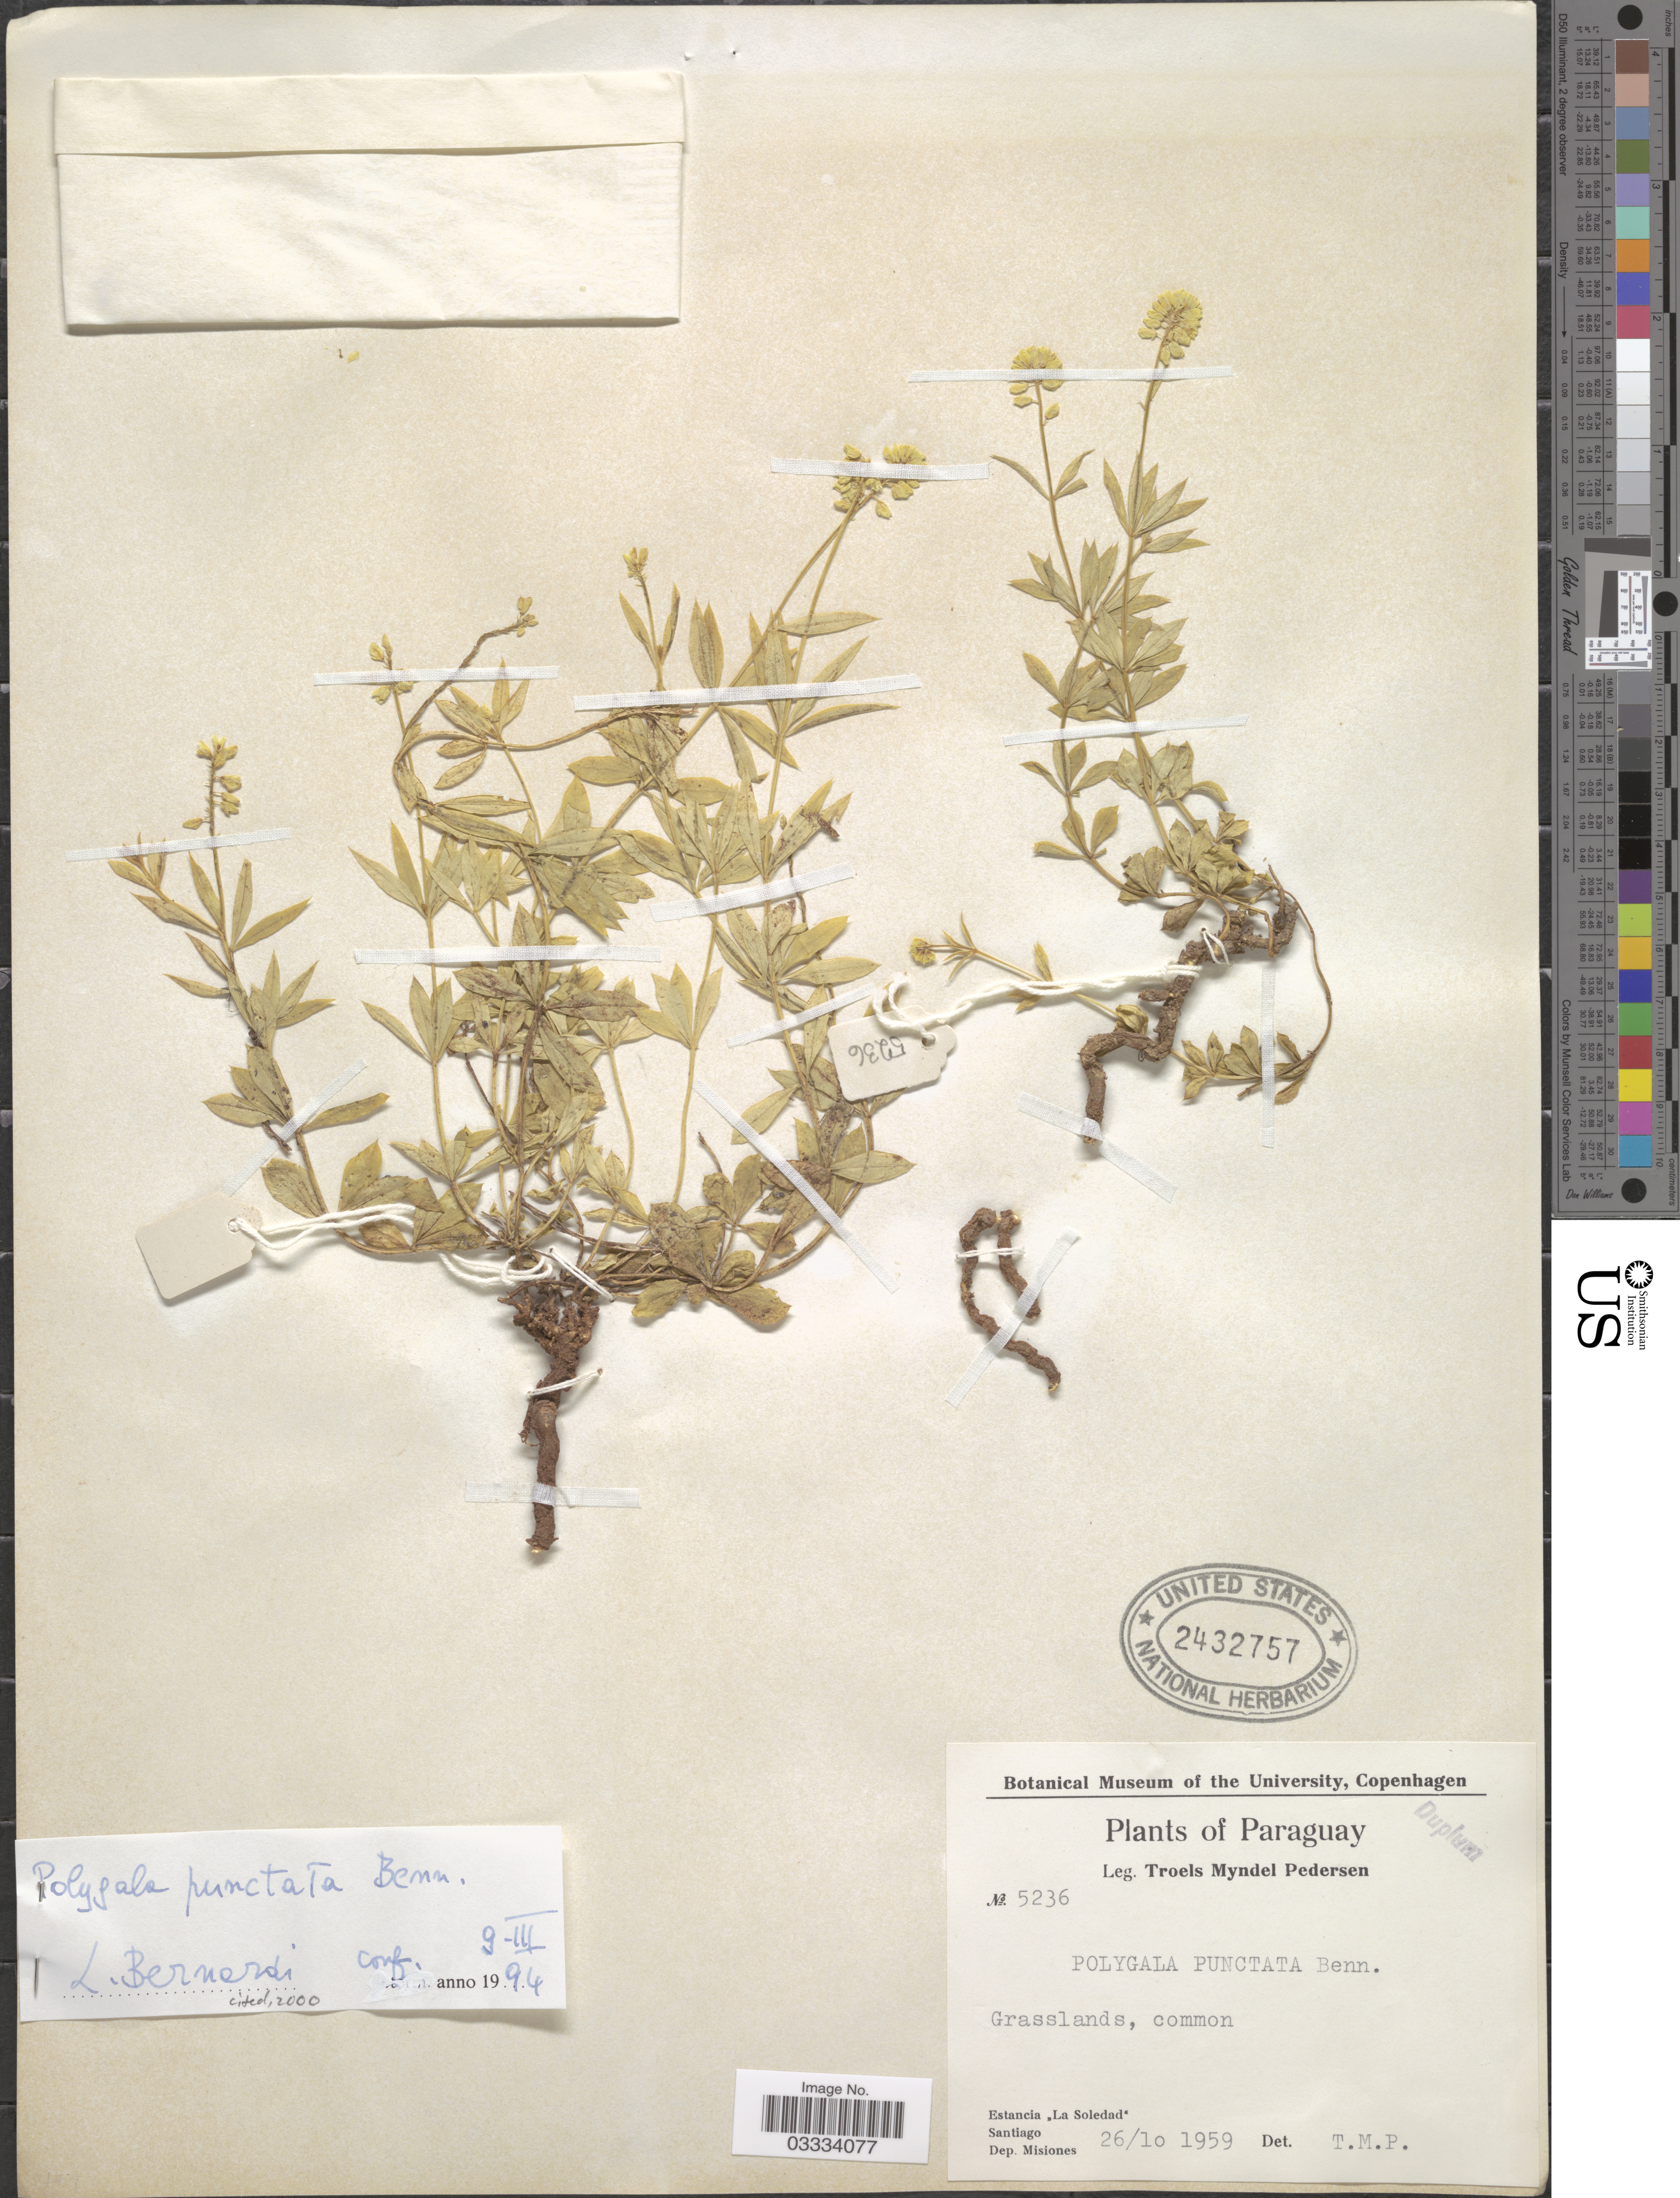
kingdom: Plantae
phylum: Tracheophyta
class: Magnoliopsida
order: Fabales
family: Polygalaceae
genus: Polygala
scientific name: Polygala punctata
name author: A.W. Benn.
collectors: T. Pederson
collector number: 5236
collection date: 1959-10-26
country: Argentina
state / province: Misiones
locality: Estancia "La Soledad", Santiago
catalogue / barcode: US 2432757